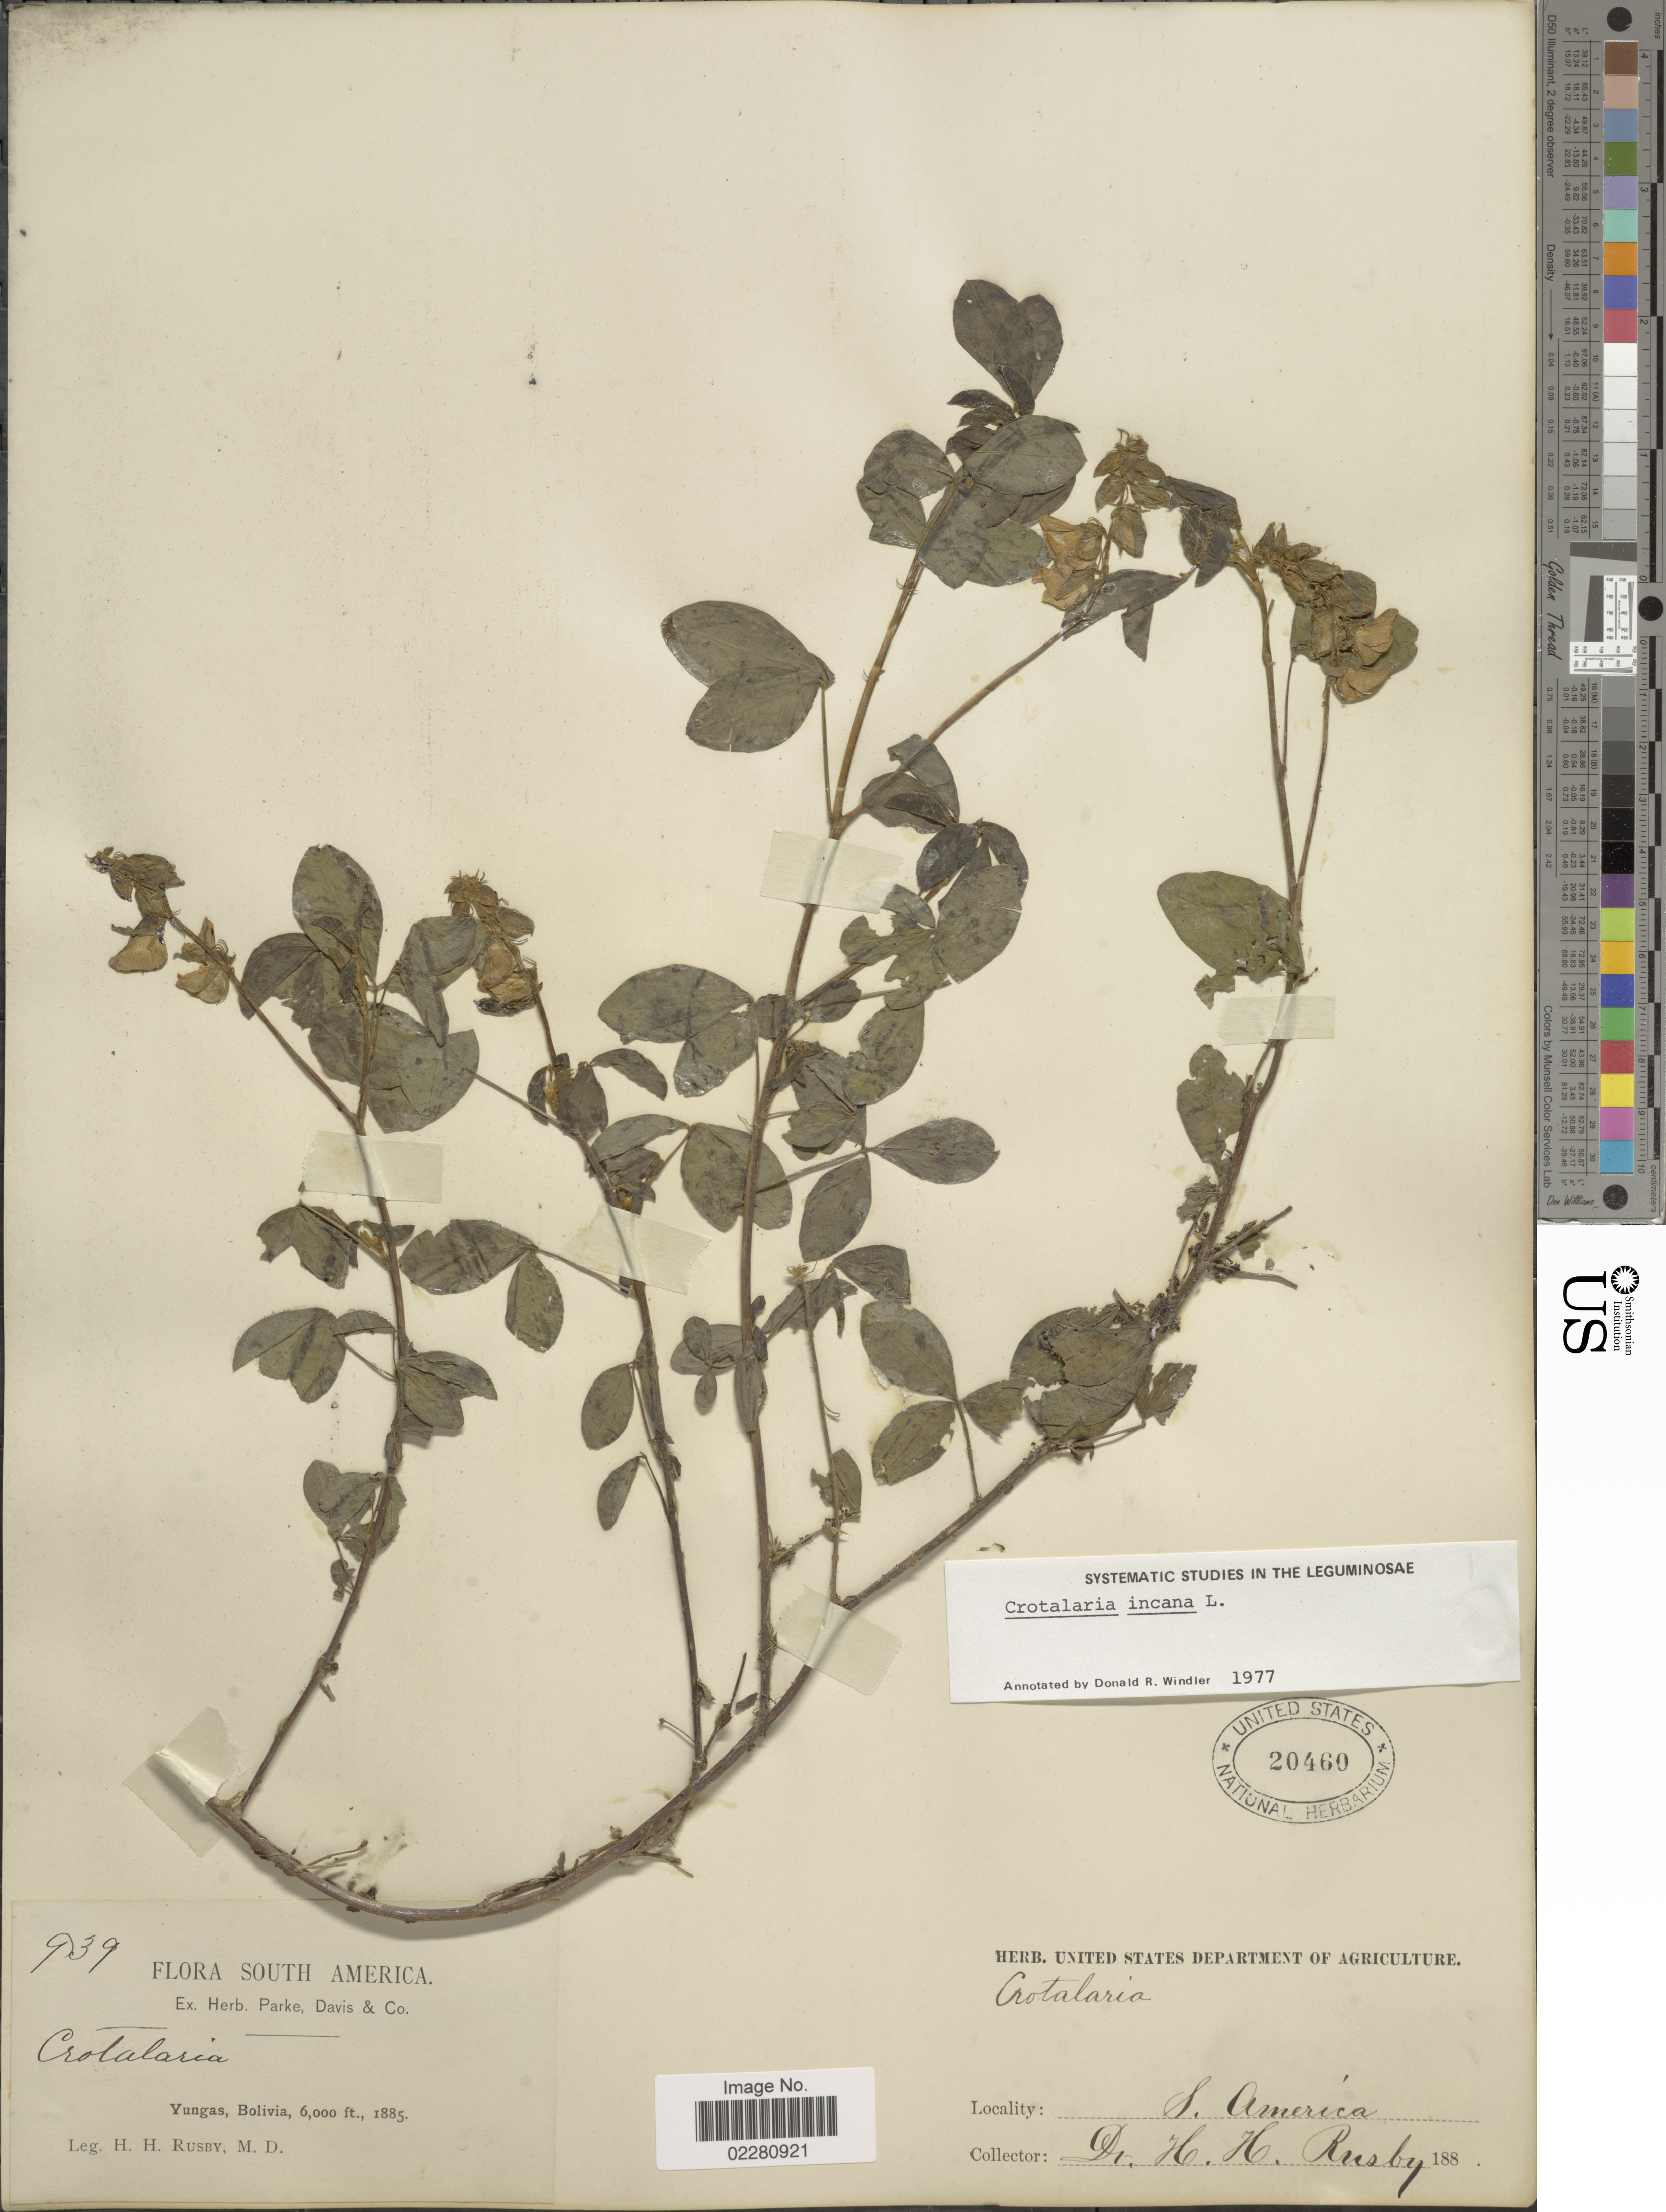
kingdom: Plantae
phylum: Tracheophyta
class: Magnoliopsida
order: Fabales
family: Fabaceae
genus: Crotalaria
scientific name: Crotalaria incana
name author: L.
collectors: H. H. Rusby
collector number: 939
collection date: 1885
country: Bolivia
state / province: La Paz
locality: Yungas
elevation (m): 1829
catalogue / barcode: US 20460